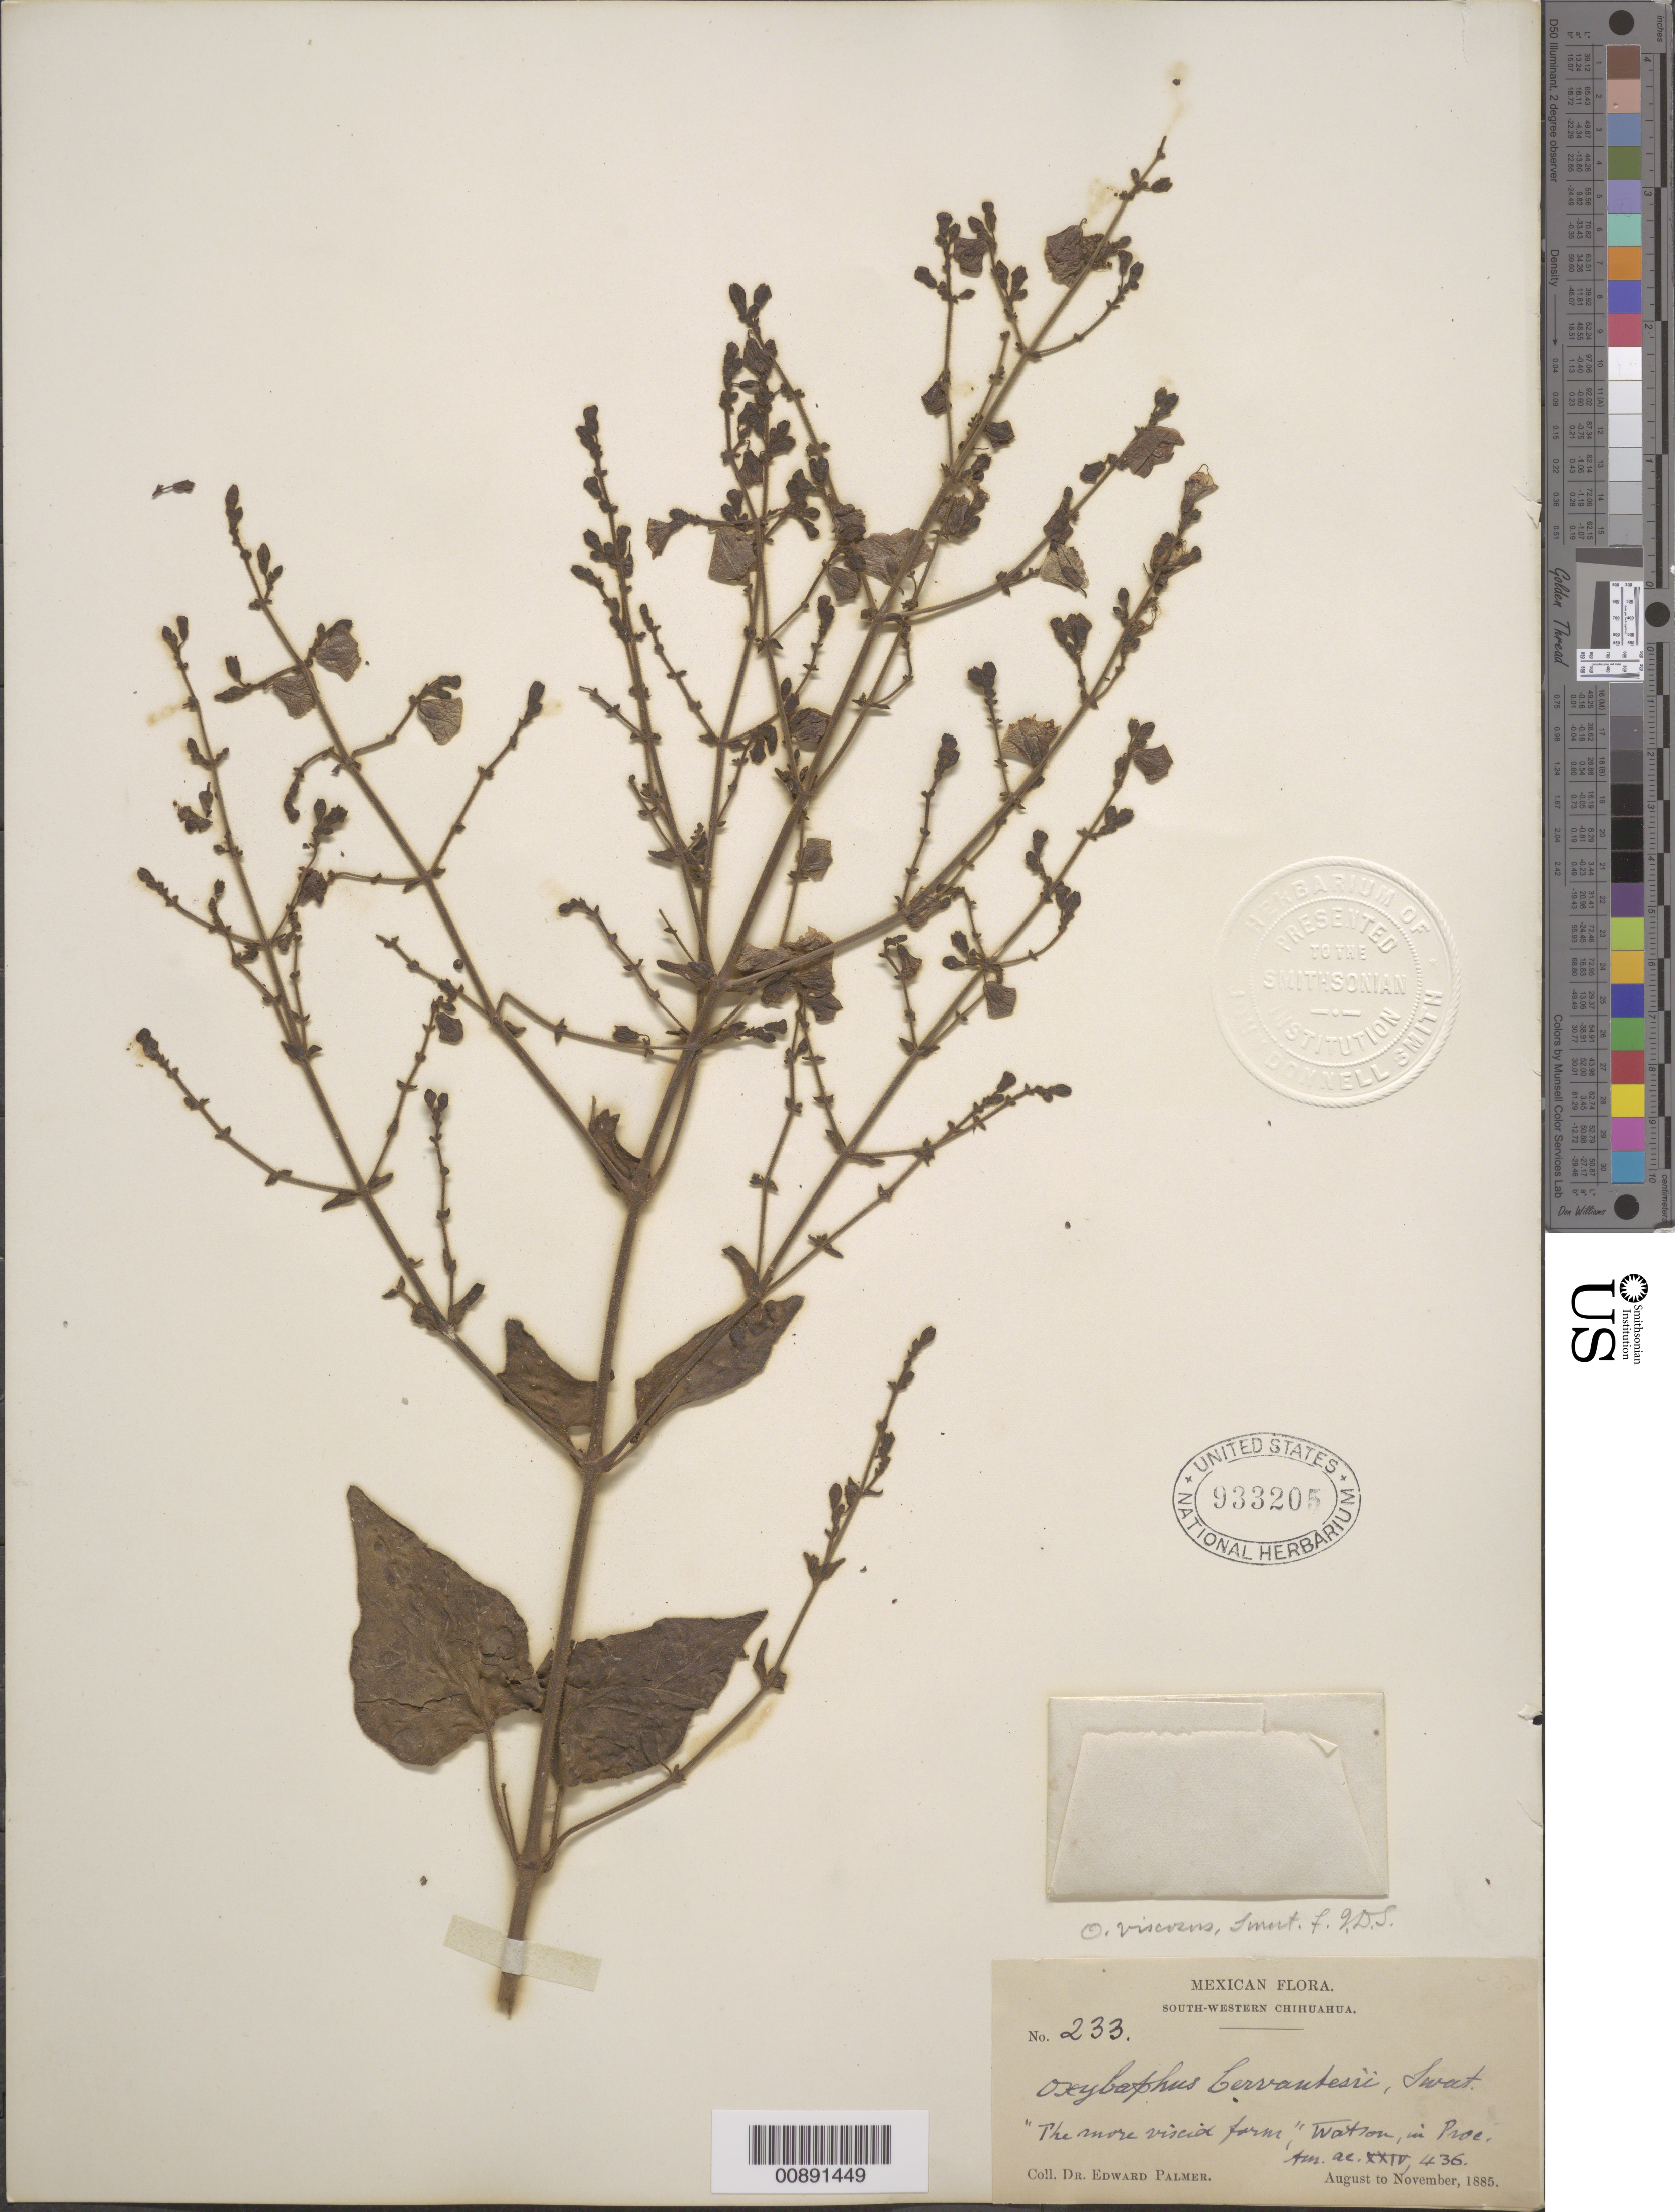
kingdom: Plantae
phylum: Tracheophyta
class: Magnoliopsida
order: Caryophyllales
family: Nyctaginaceae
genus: Mirabilis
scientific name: Mirabilis viscosa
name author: Cav.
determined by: Strong, Mark T., (BOT), Smithsonian Institution - National Museum of Natural History (UNITED STATES)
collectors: E. Palmer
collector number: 233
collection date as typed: Aug 1885 to -- Nov 1885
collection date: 1885-08/1885-11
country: Mexico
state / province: Chihuahua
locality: South-Western Chihuahua.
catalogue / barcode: US 933205